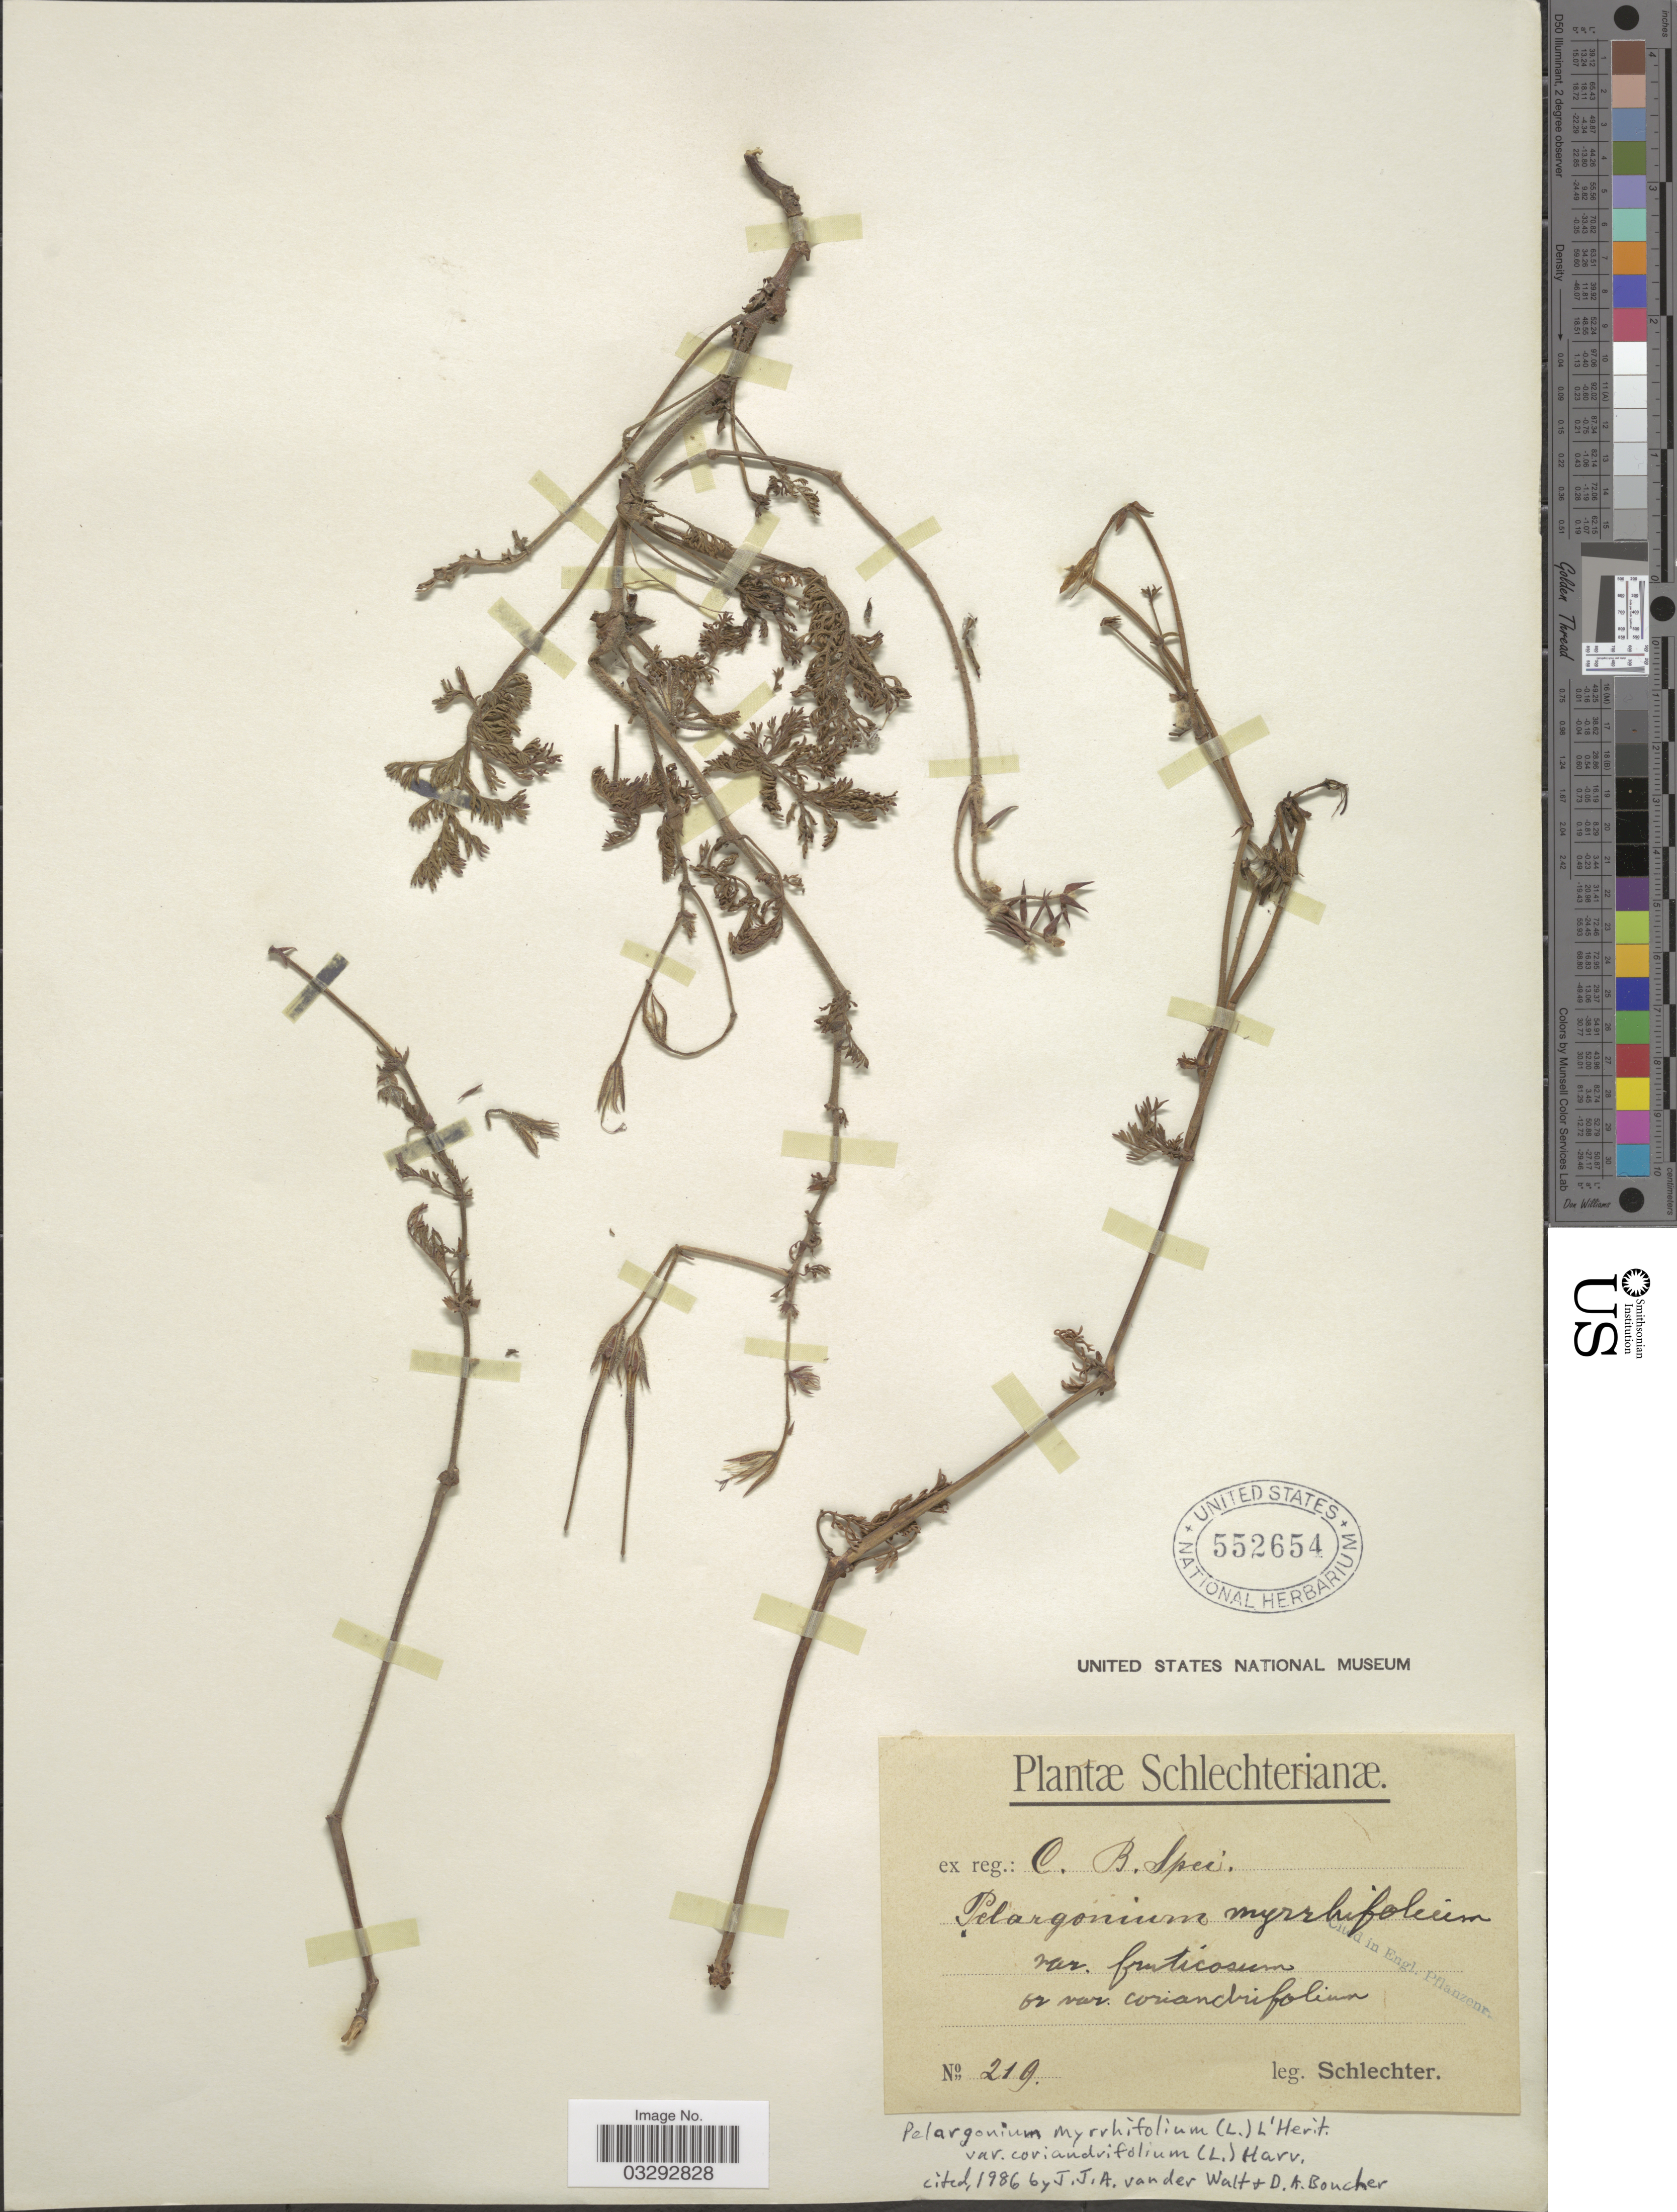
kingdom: Plantae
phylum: Tracheophyta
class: Magnoliopsida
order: Geraniales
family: Geraniaceae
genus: Pelargonium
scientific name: Pelargonium myrrhifolium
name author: L'Hér.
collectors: Schlechter, --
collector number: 219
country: South Africa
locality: Es reg.: C. B. Spei.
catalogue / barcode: US 552654